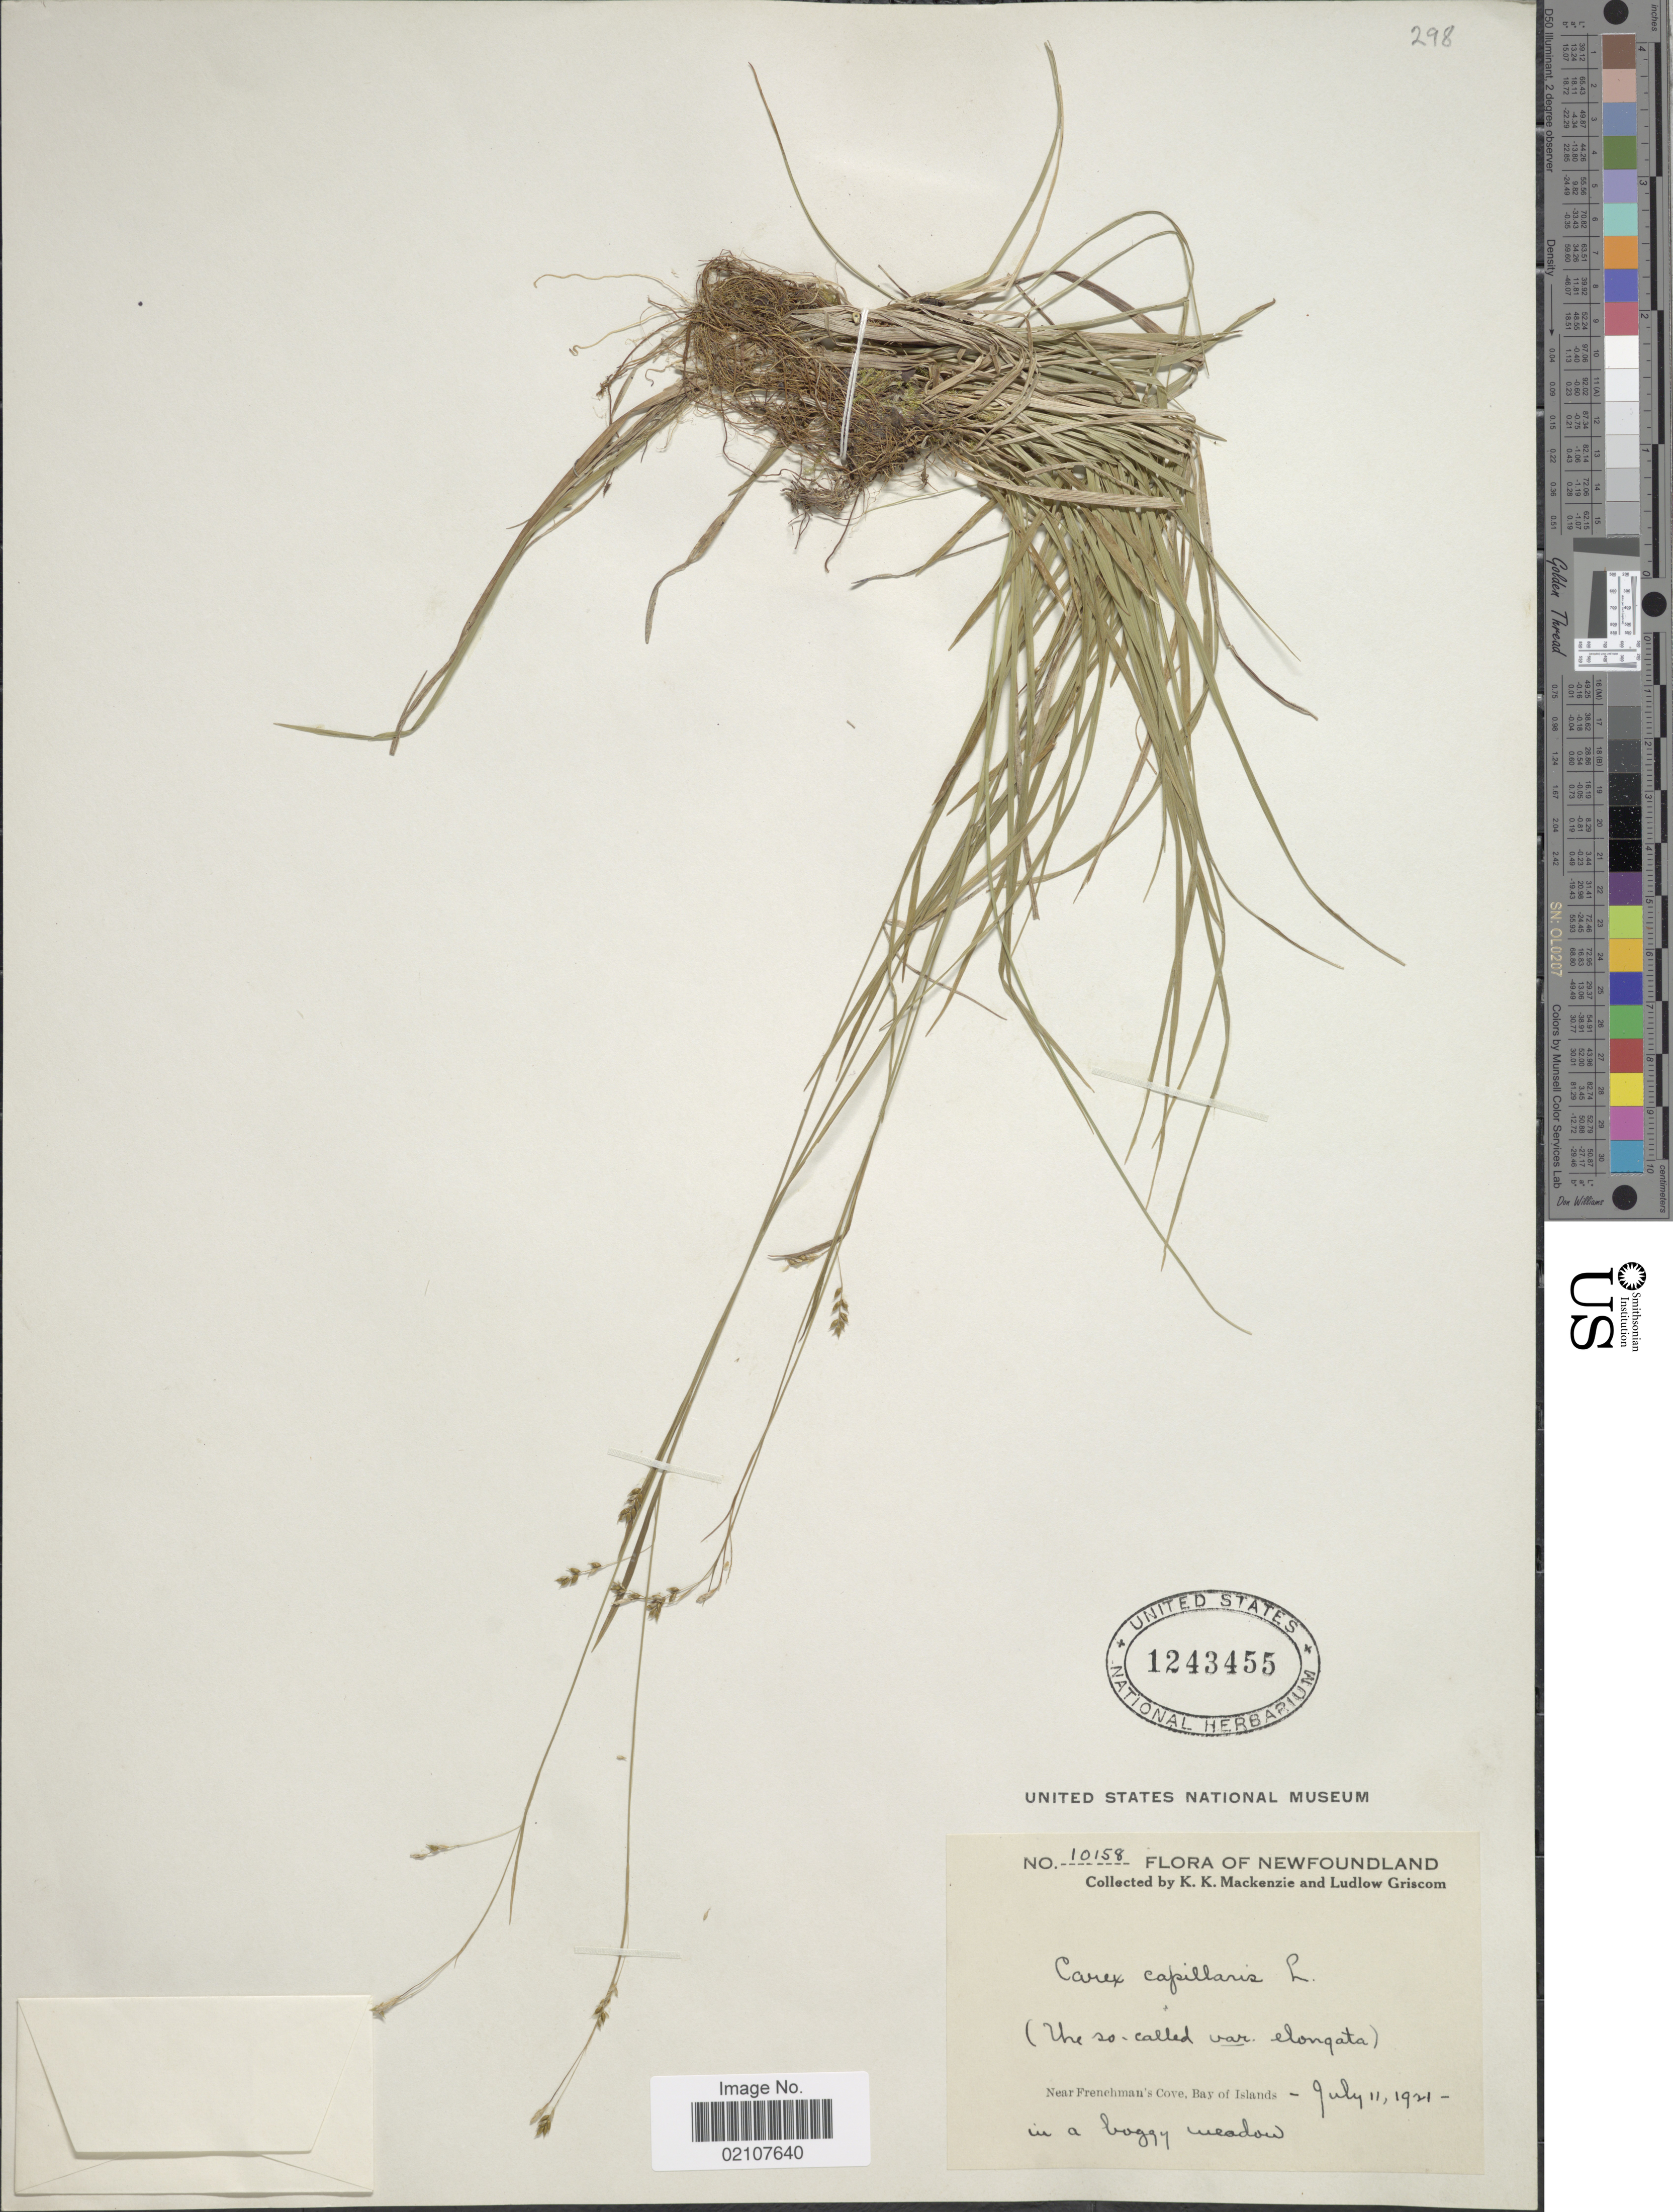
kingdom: Plantae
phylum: Tracheophyta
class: Liliopsida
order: Poales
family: Cyperaceae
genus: Carex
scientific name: Carex capillaris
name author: L.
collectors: K. K. Mackenzie & L. Griscom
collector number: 10158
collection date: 1921-07-11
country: Canada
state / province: Newfoundland and Labrador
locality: Newfoundland. Near Frenchman's Cove, Bay of Islands in a boggy meadow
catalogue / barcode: US 1243455